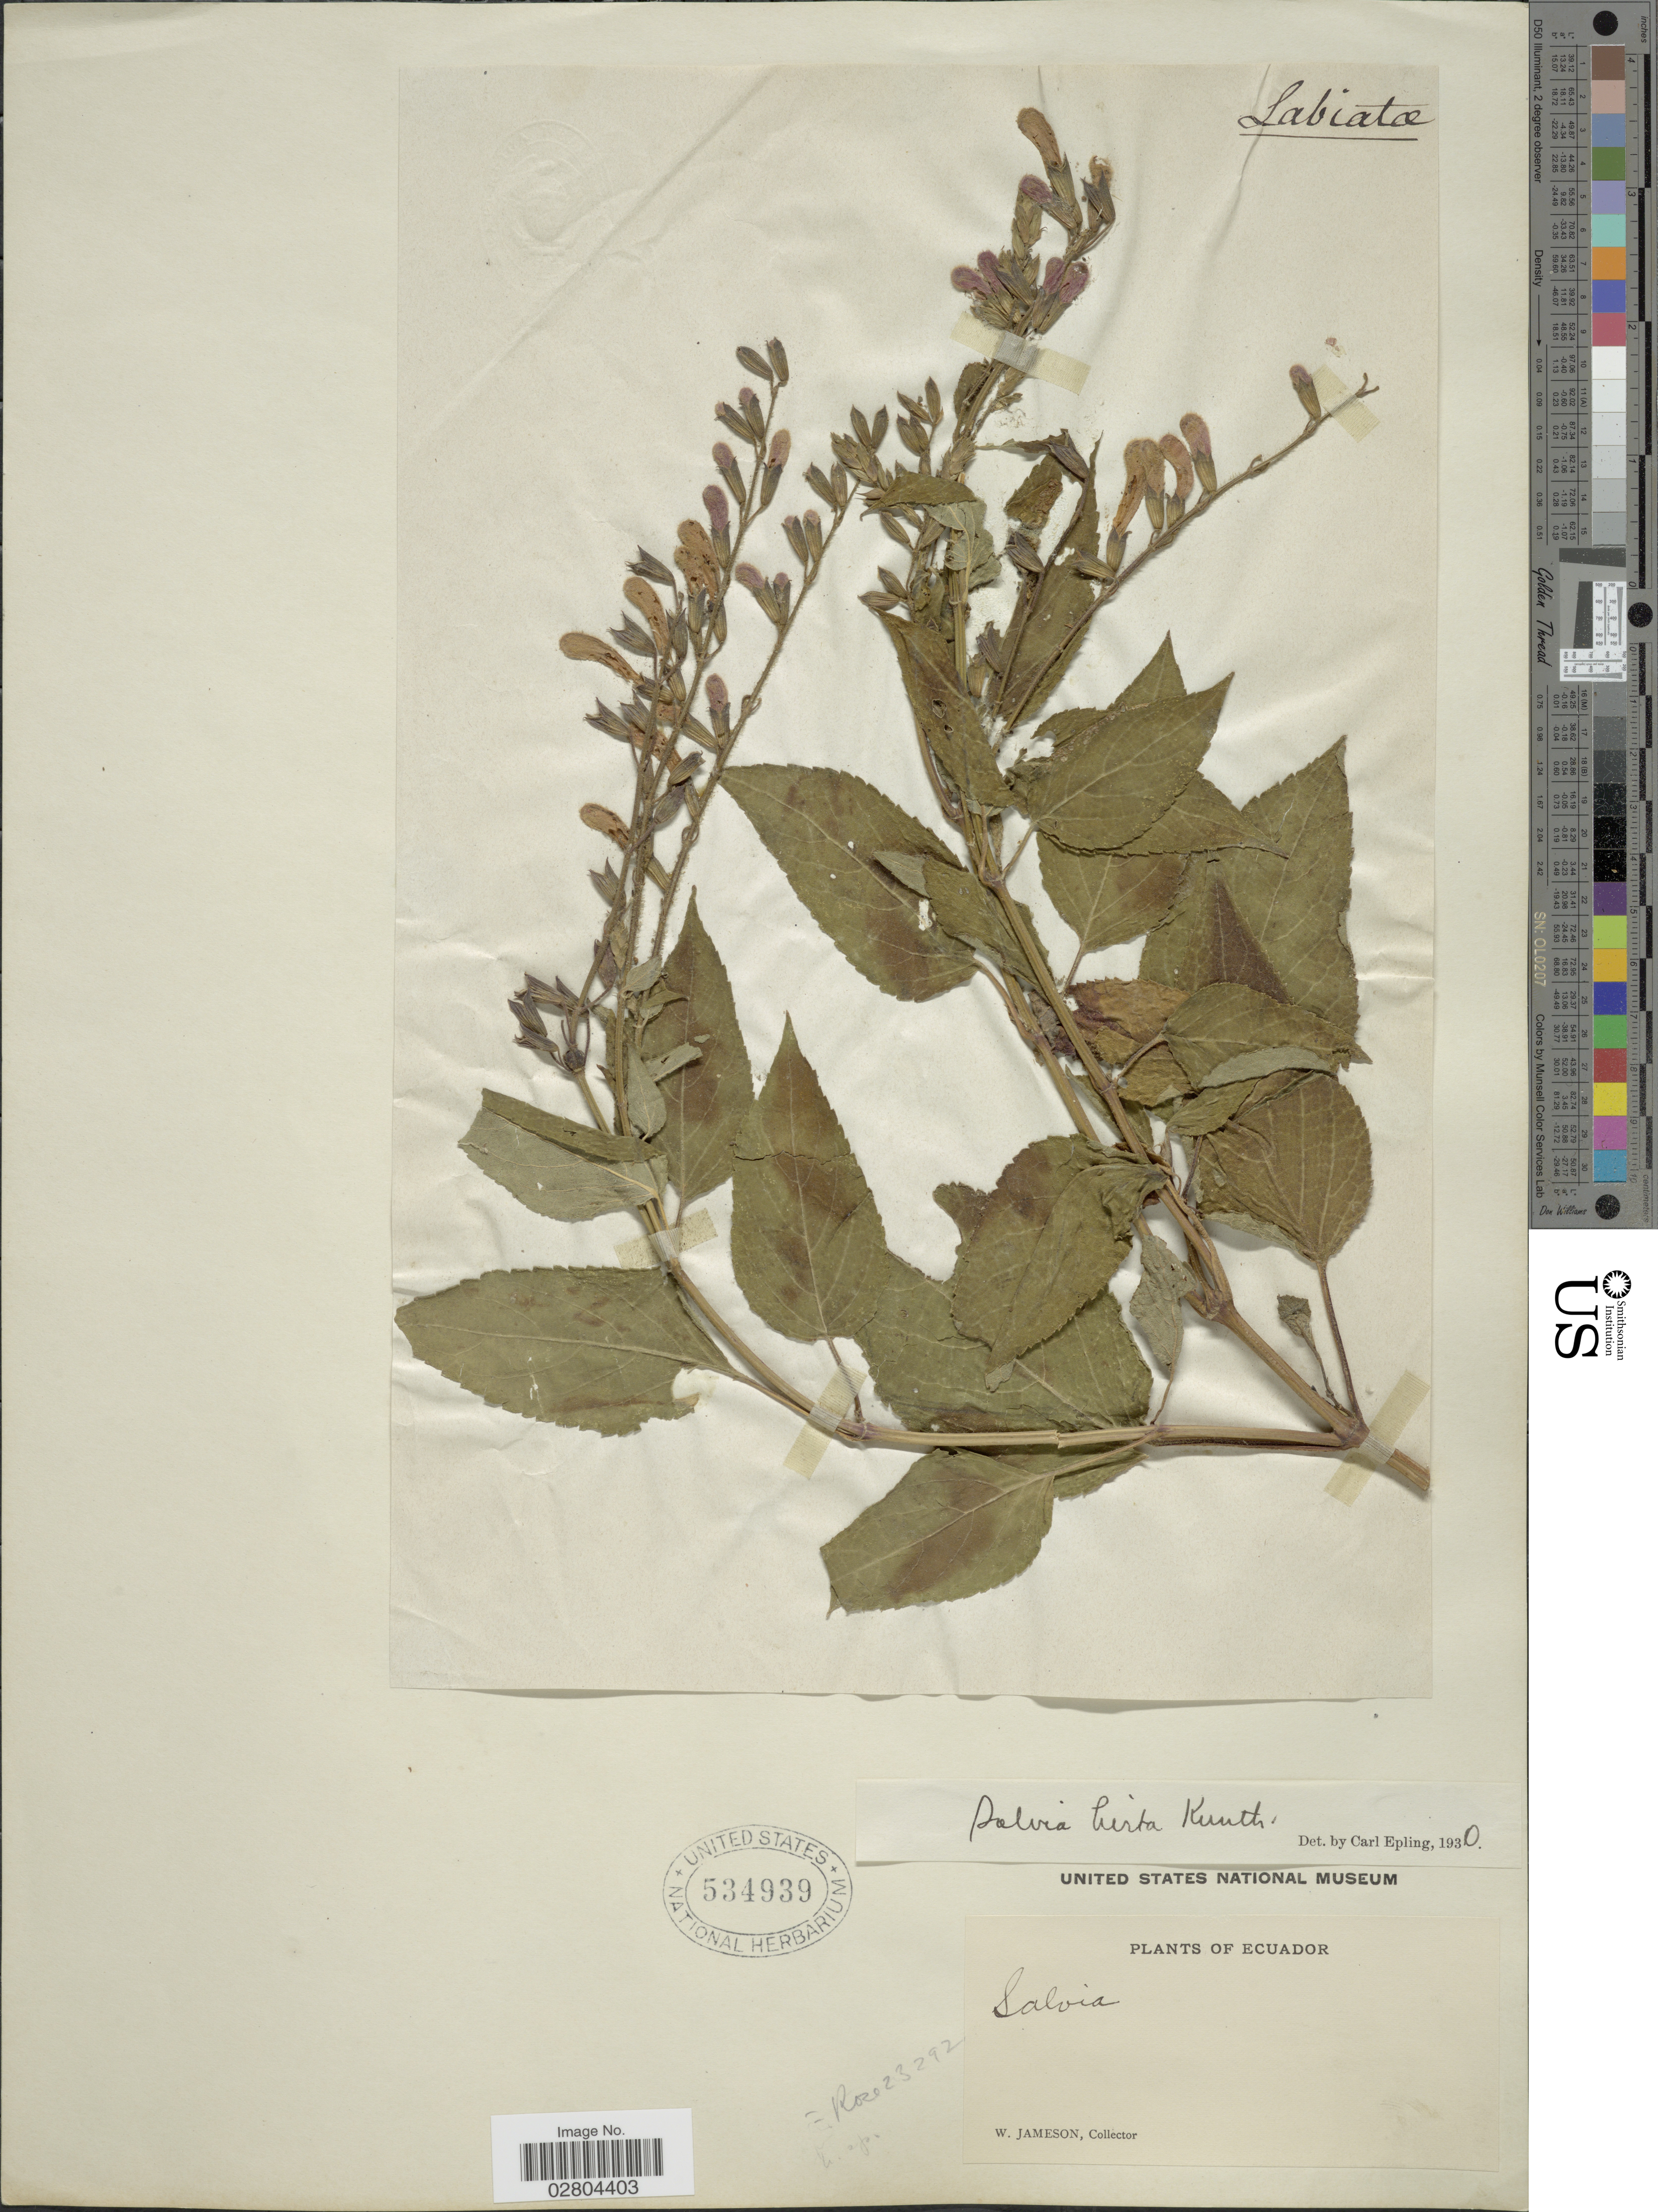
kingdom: Plantae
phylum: Tracheophyta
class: Magnoliopsida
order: Lamiales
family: Lamiaceae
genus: Salvia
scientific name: Salvia hirta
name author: Kunth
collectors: W. Jameson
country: Ecuador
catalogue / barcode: US 534939